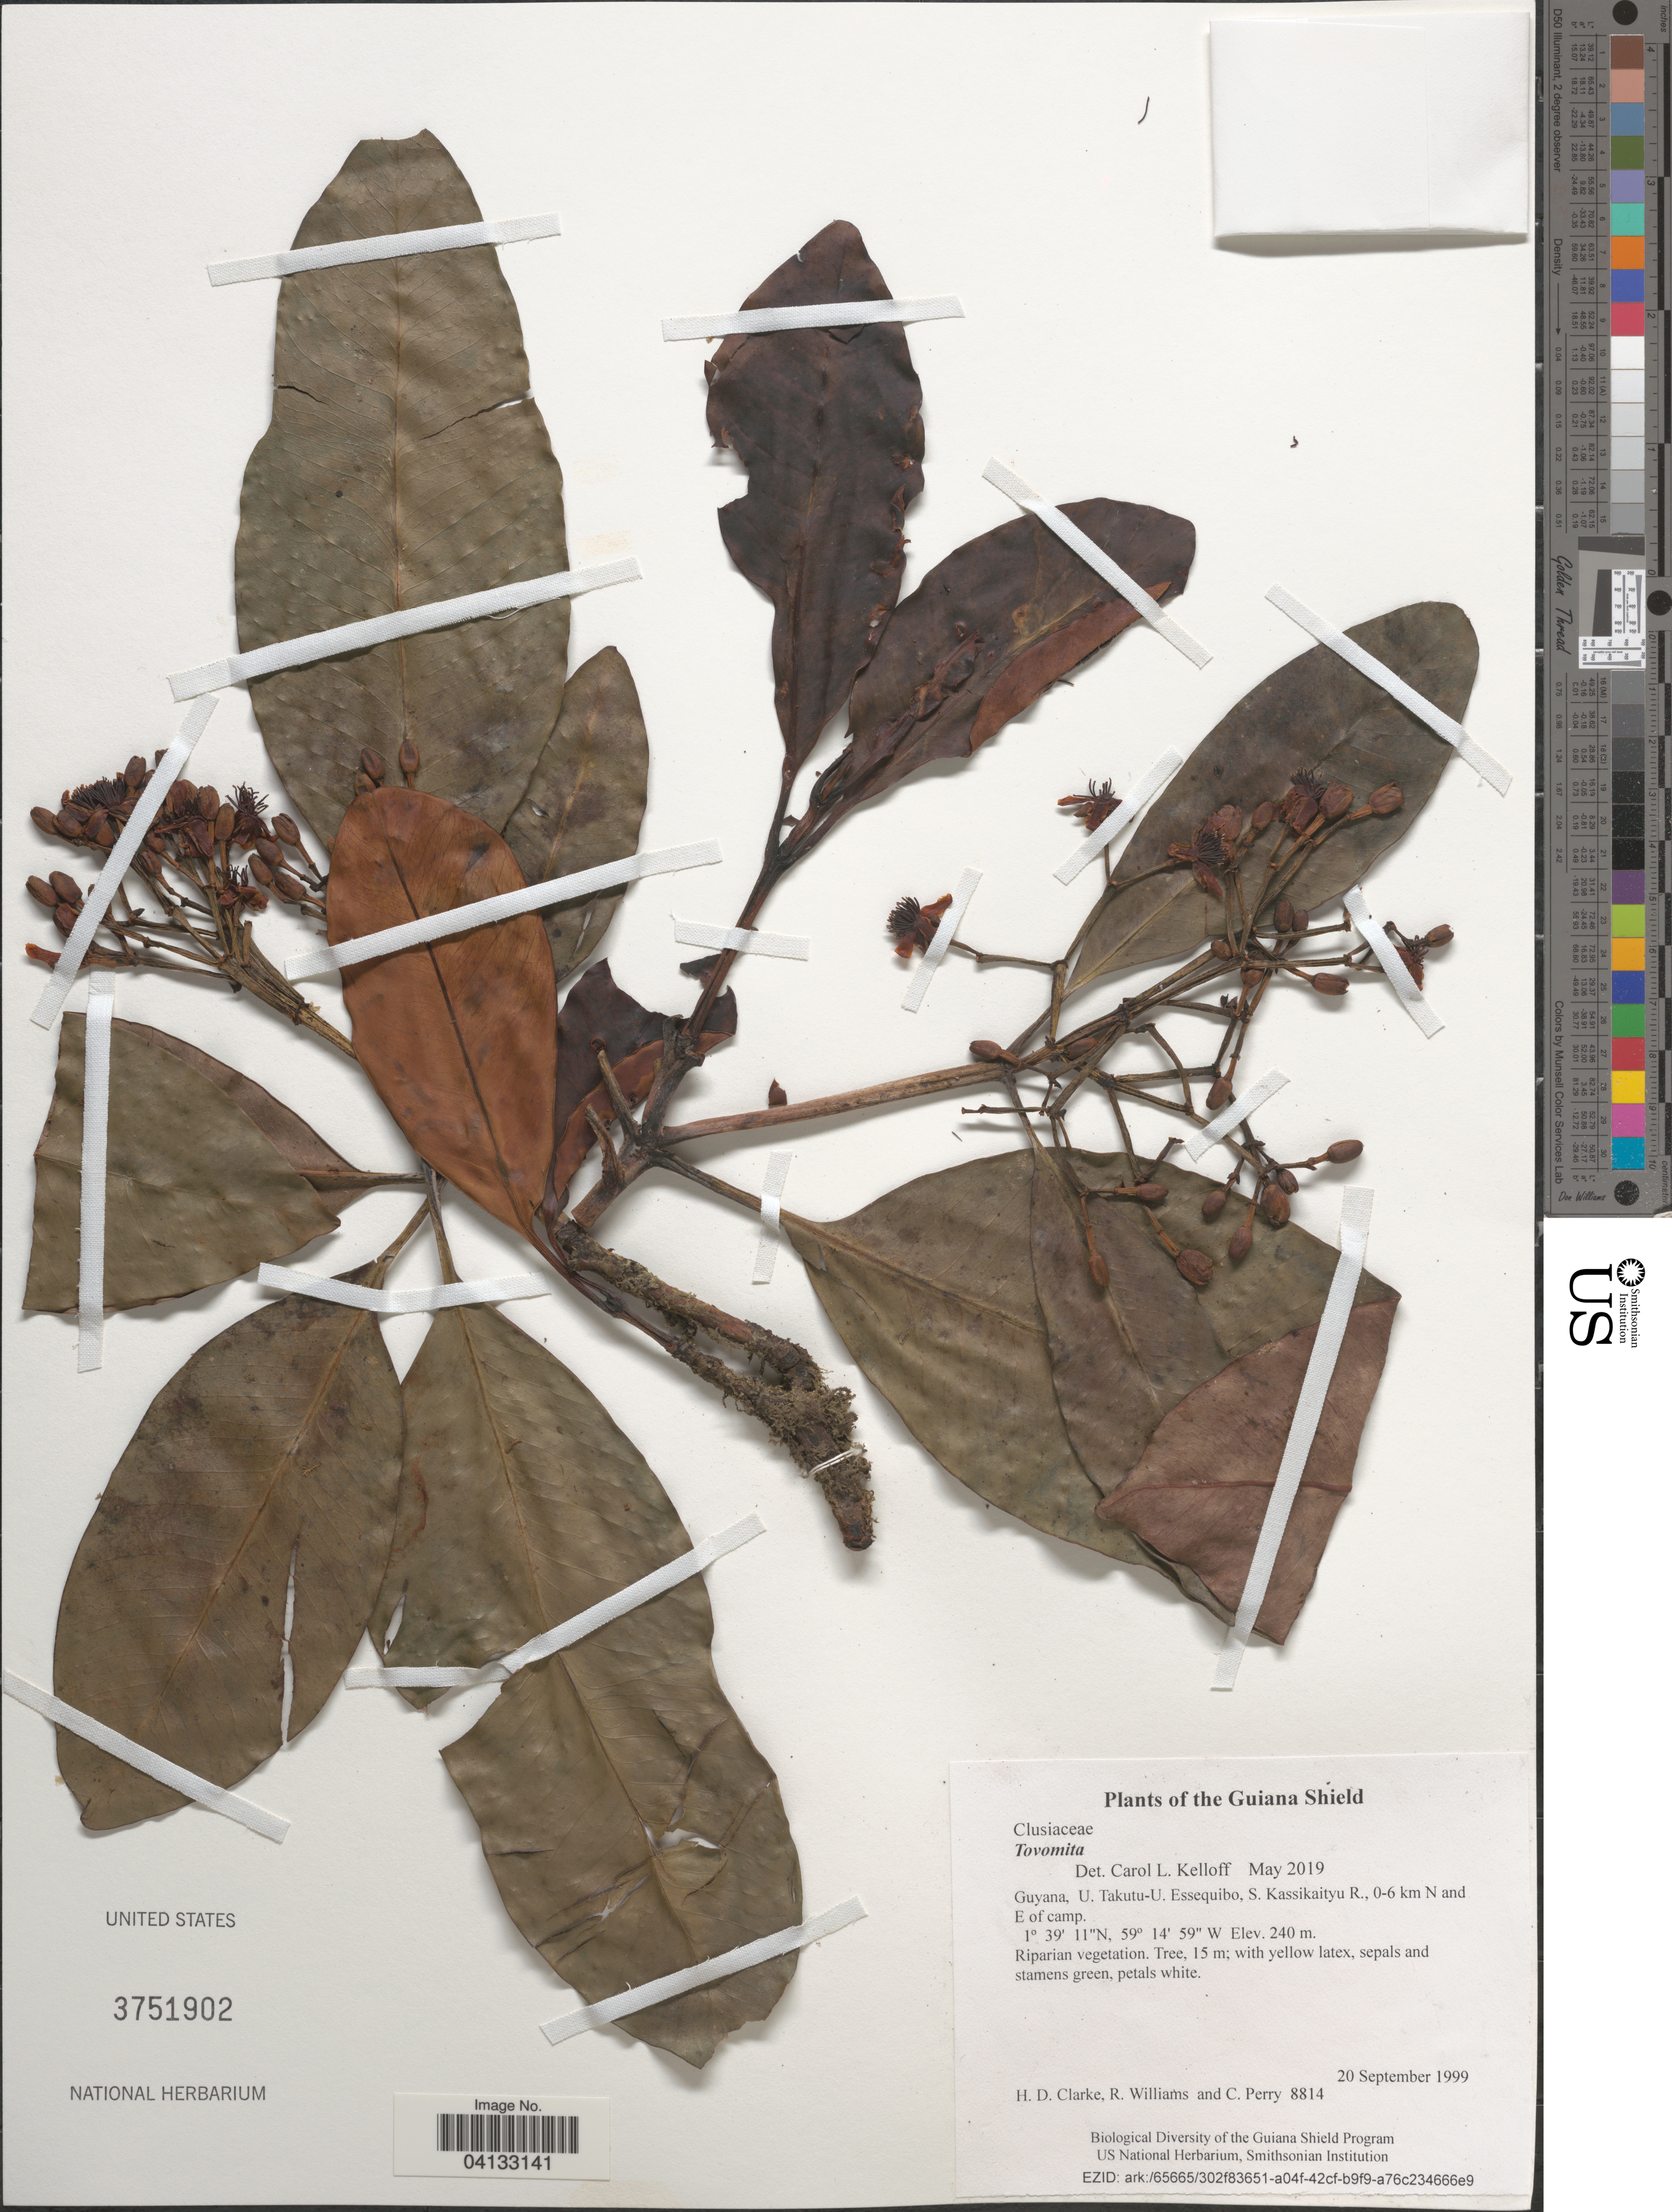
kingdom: Plantae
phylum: Tracheophyta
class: Magnoliopsida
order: Malpighiales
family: Clusiaceae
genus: Tovomita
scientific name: Tovomita sp.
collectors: H. D. Clarke, R. Williams & C. Perry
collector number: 8814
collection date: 1999-09-20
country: Guyana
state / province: U. Takutu-U. Essequibo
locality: Guiana Shield. S. Kassikaityu R., 0-6 km N and E of camp.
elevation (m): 240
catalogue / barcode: US 3751902